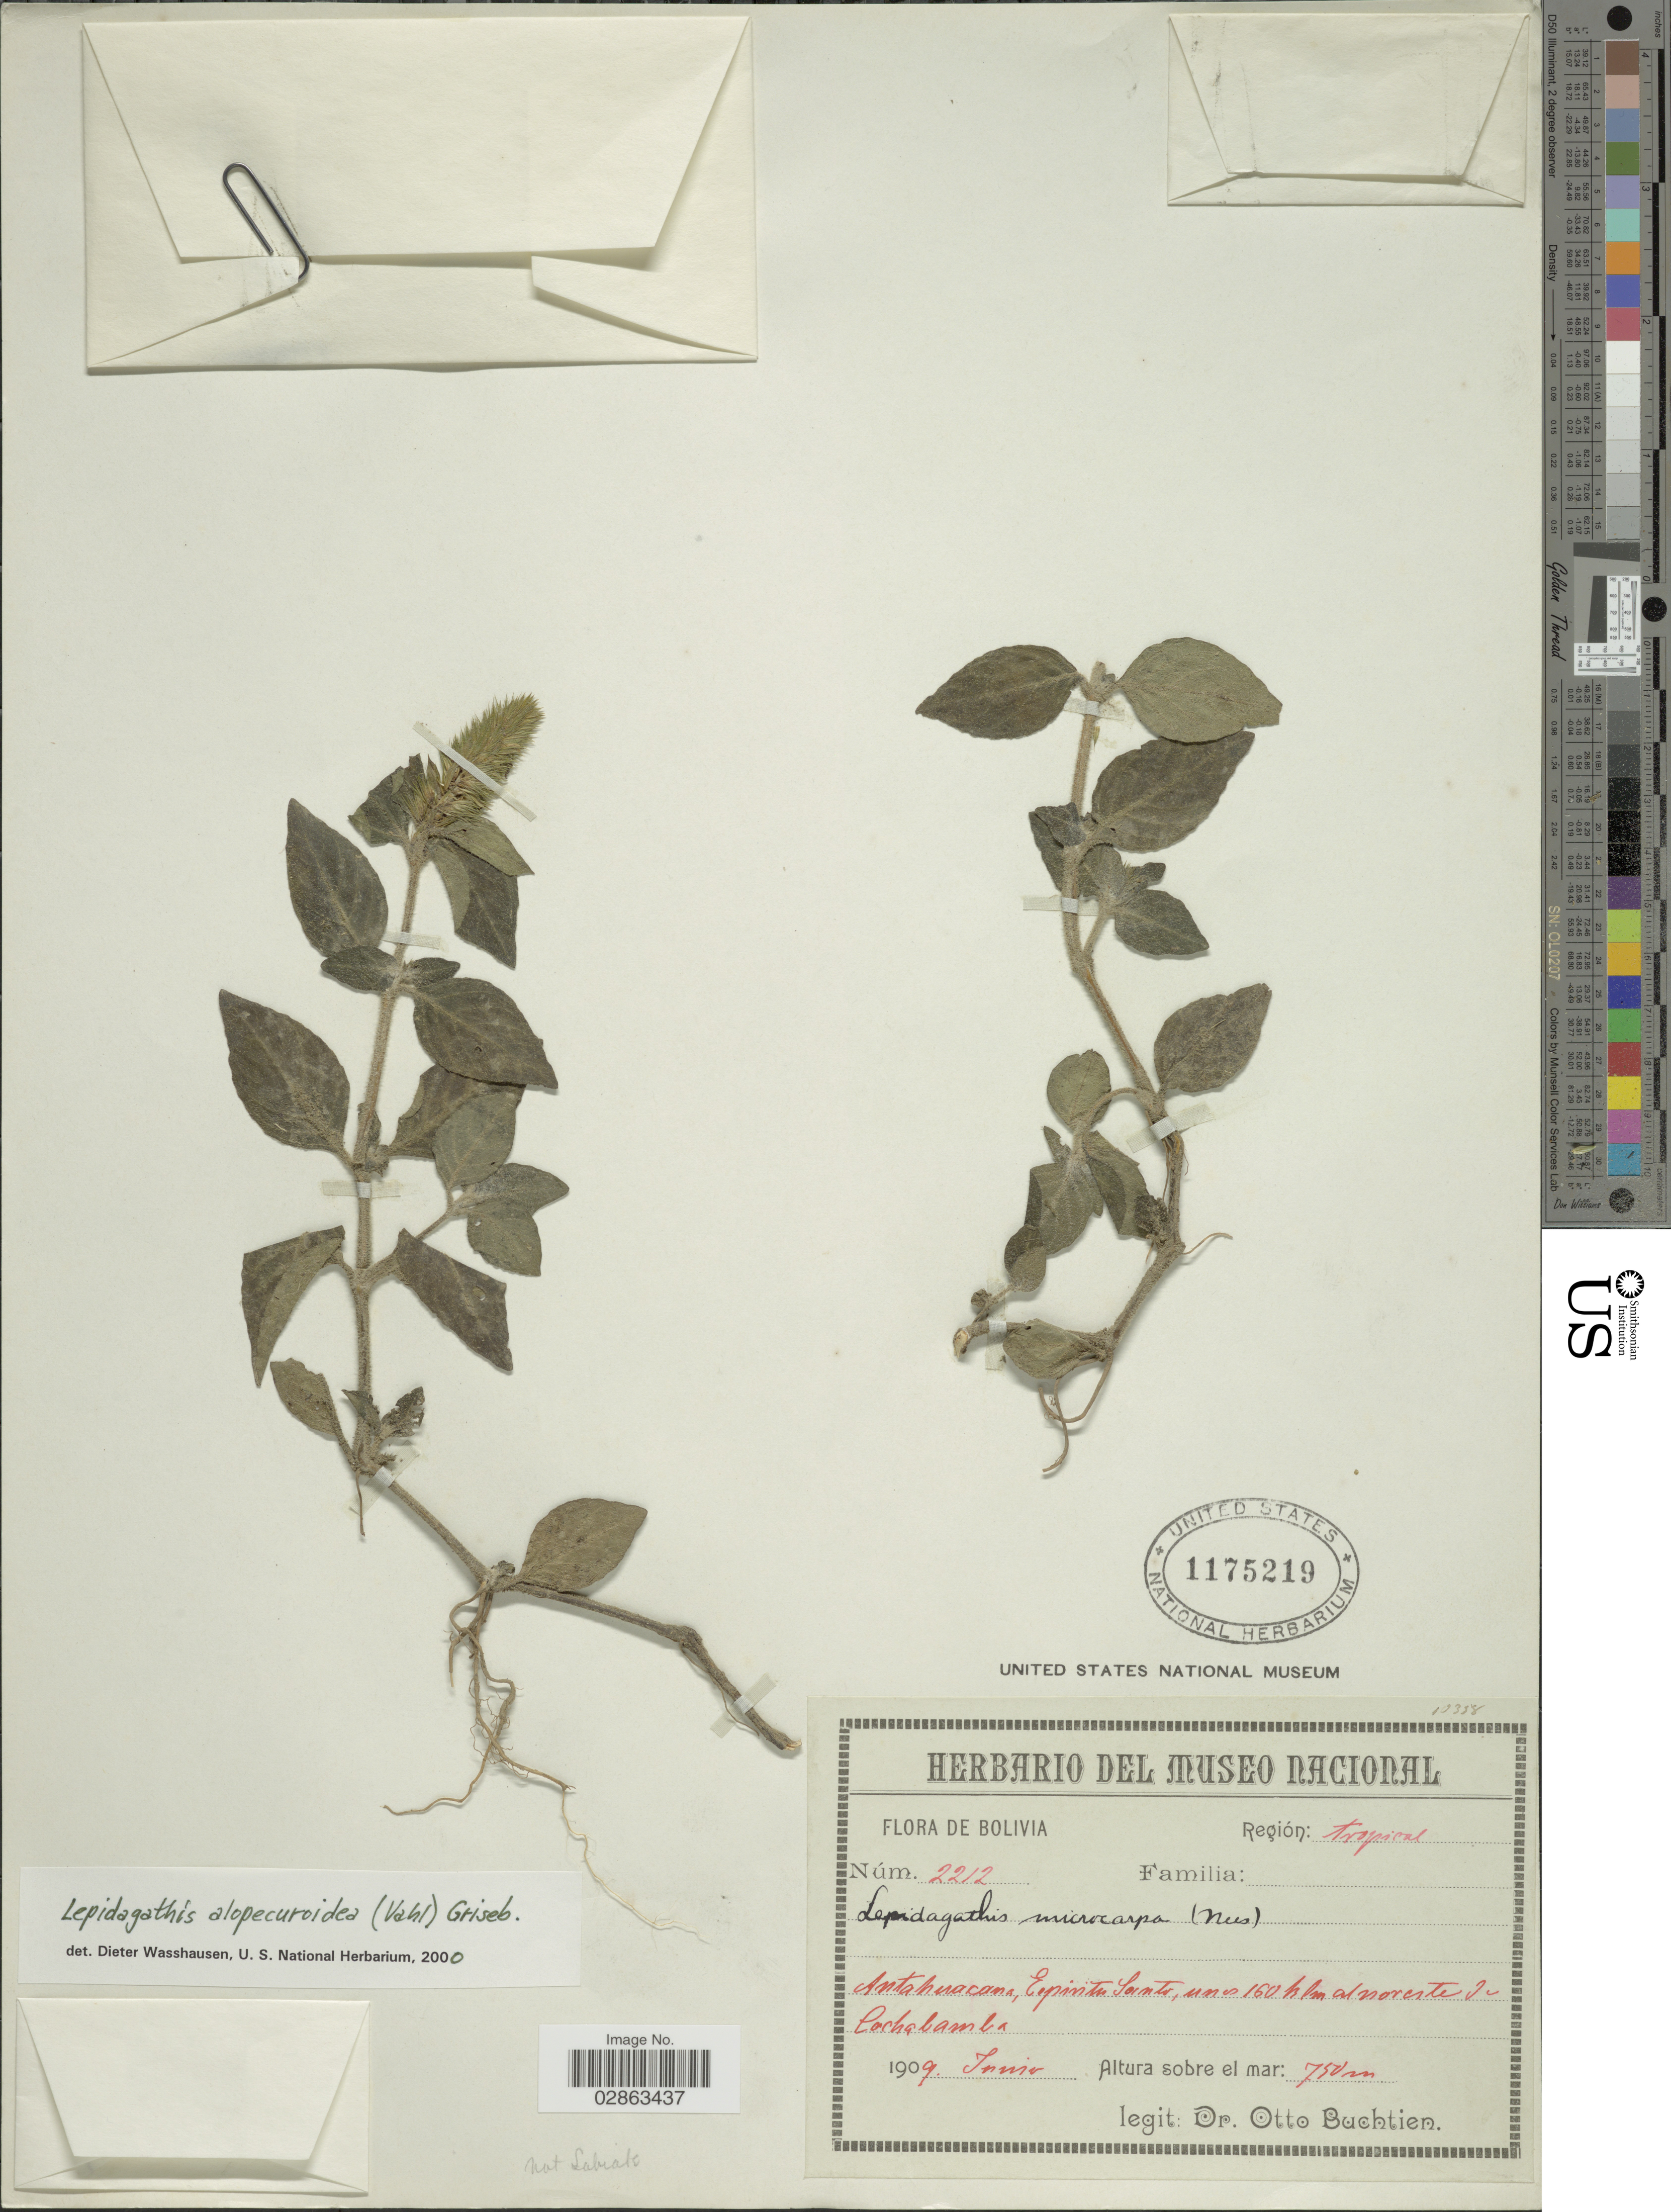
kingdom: Plantae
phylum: Tracheophyta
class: Magnoliopsida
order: Lamiales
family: Acanthaceae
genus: Teliostachya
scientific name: Teliostachya alopecuroidea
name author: (Vahl) Nees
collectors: O. Buchtien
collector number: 2212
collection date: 1909-01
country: Bolivia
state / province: Cochabamba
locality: Región: tropical. Antahuacana, Espiritu Santo, unos 160 klm al noreste de Cochabamba.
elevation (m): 750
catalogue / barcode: US 1175219